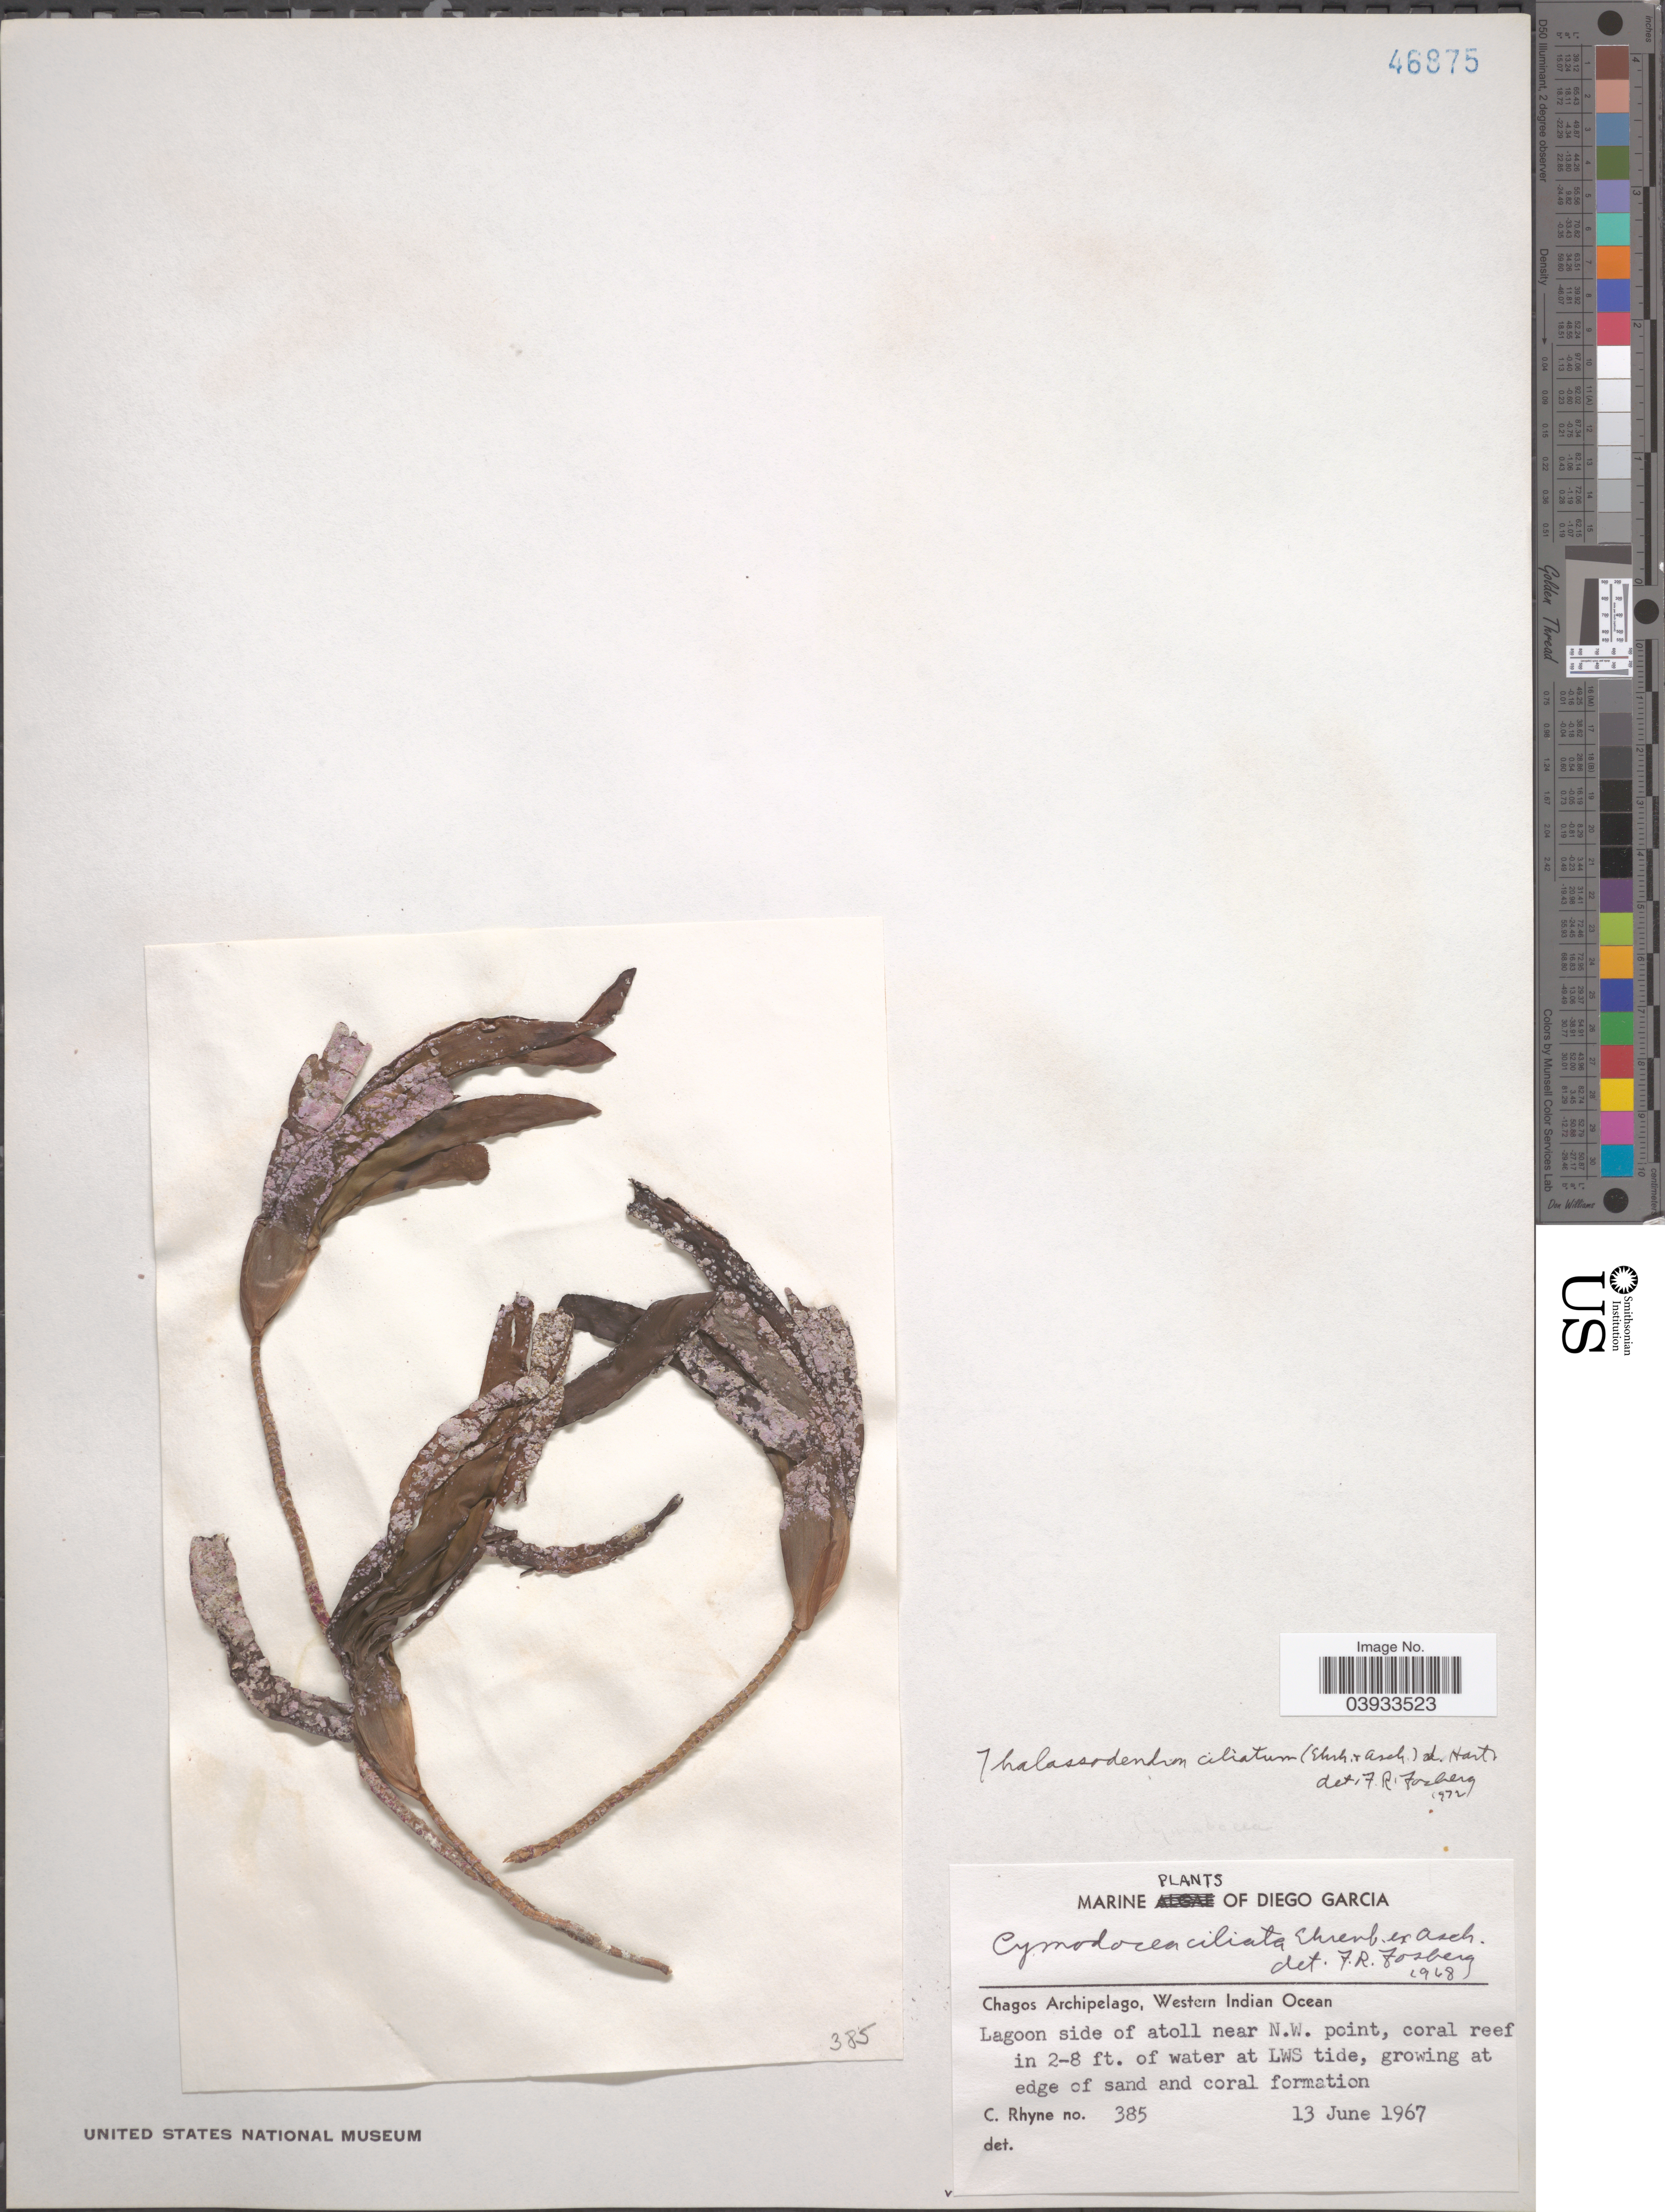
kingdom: Plantae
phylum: Tracheophyta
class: Liliopsida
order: Alismatales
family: Cymodoceaceae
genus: Thalassodendron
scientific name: Thalassodendron ciliatum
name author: (Forssk.) Hartog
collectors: C. Rhyne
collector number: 385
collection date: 1967-06-13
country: British Indian Ocean Territory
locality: Diego Garcia. Chagos Archipelago, Western Indian Ocean. Lagoon side of atoll near N.W. point.